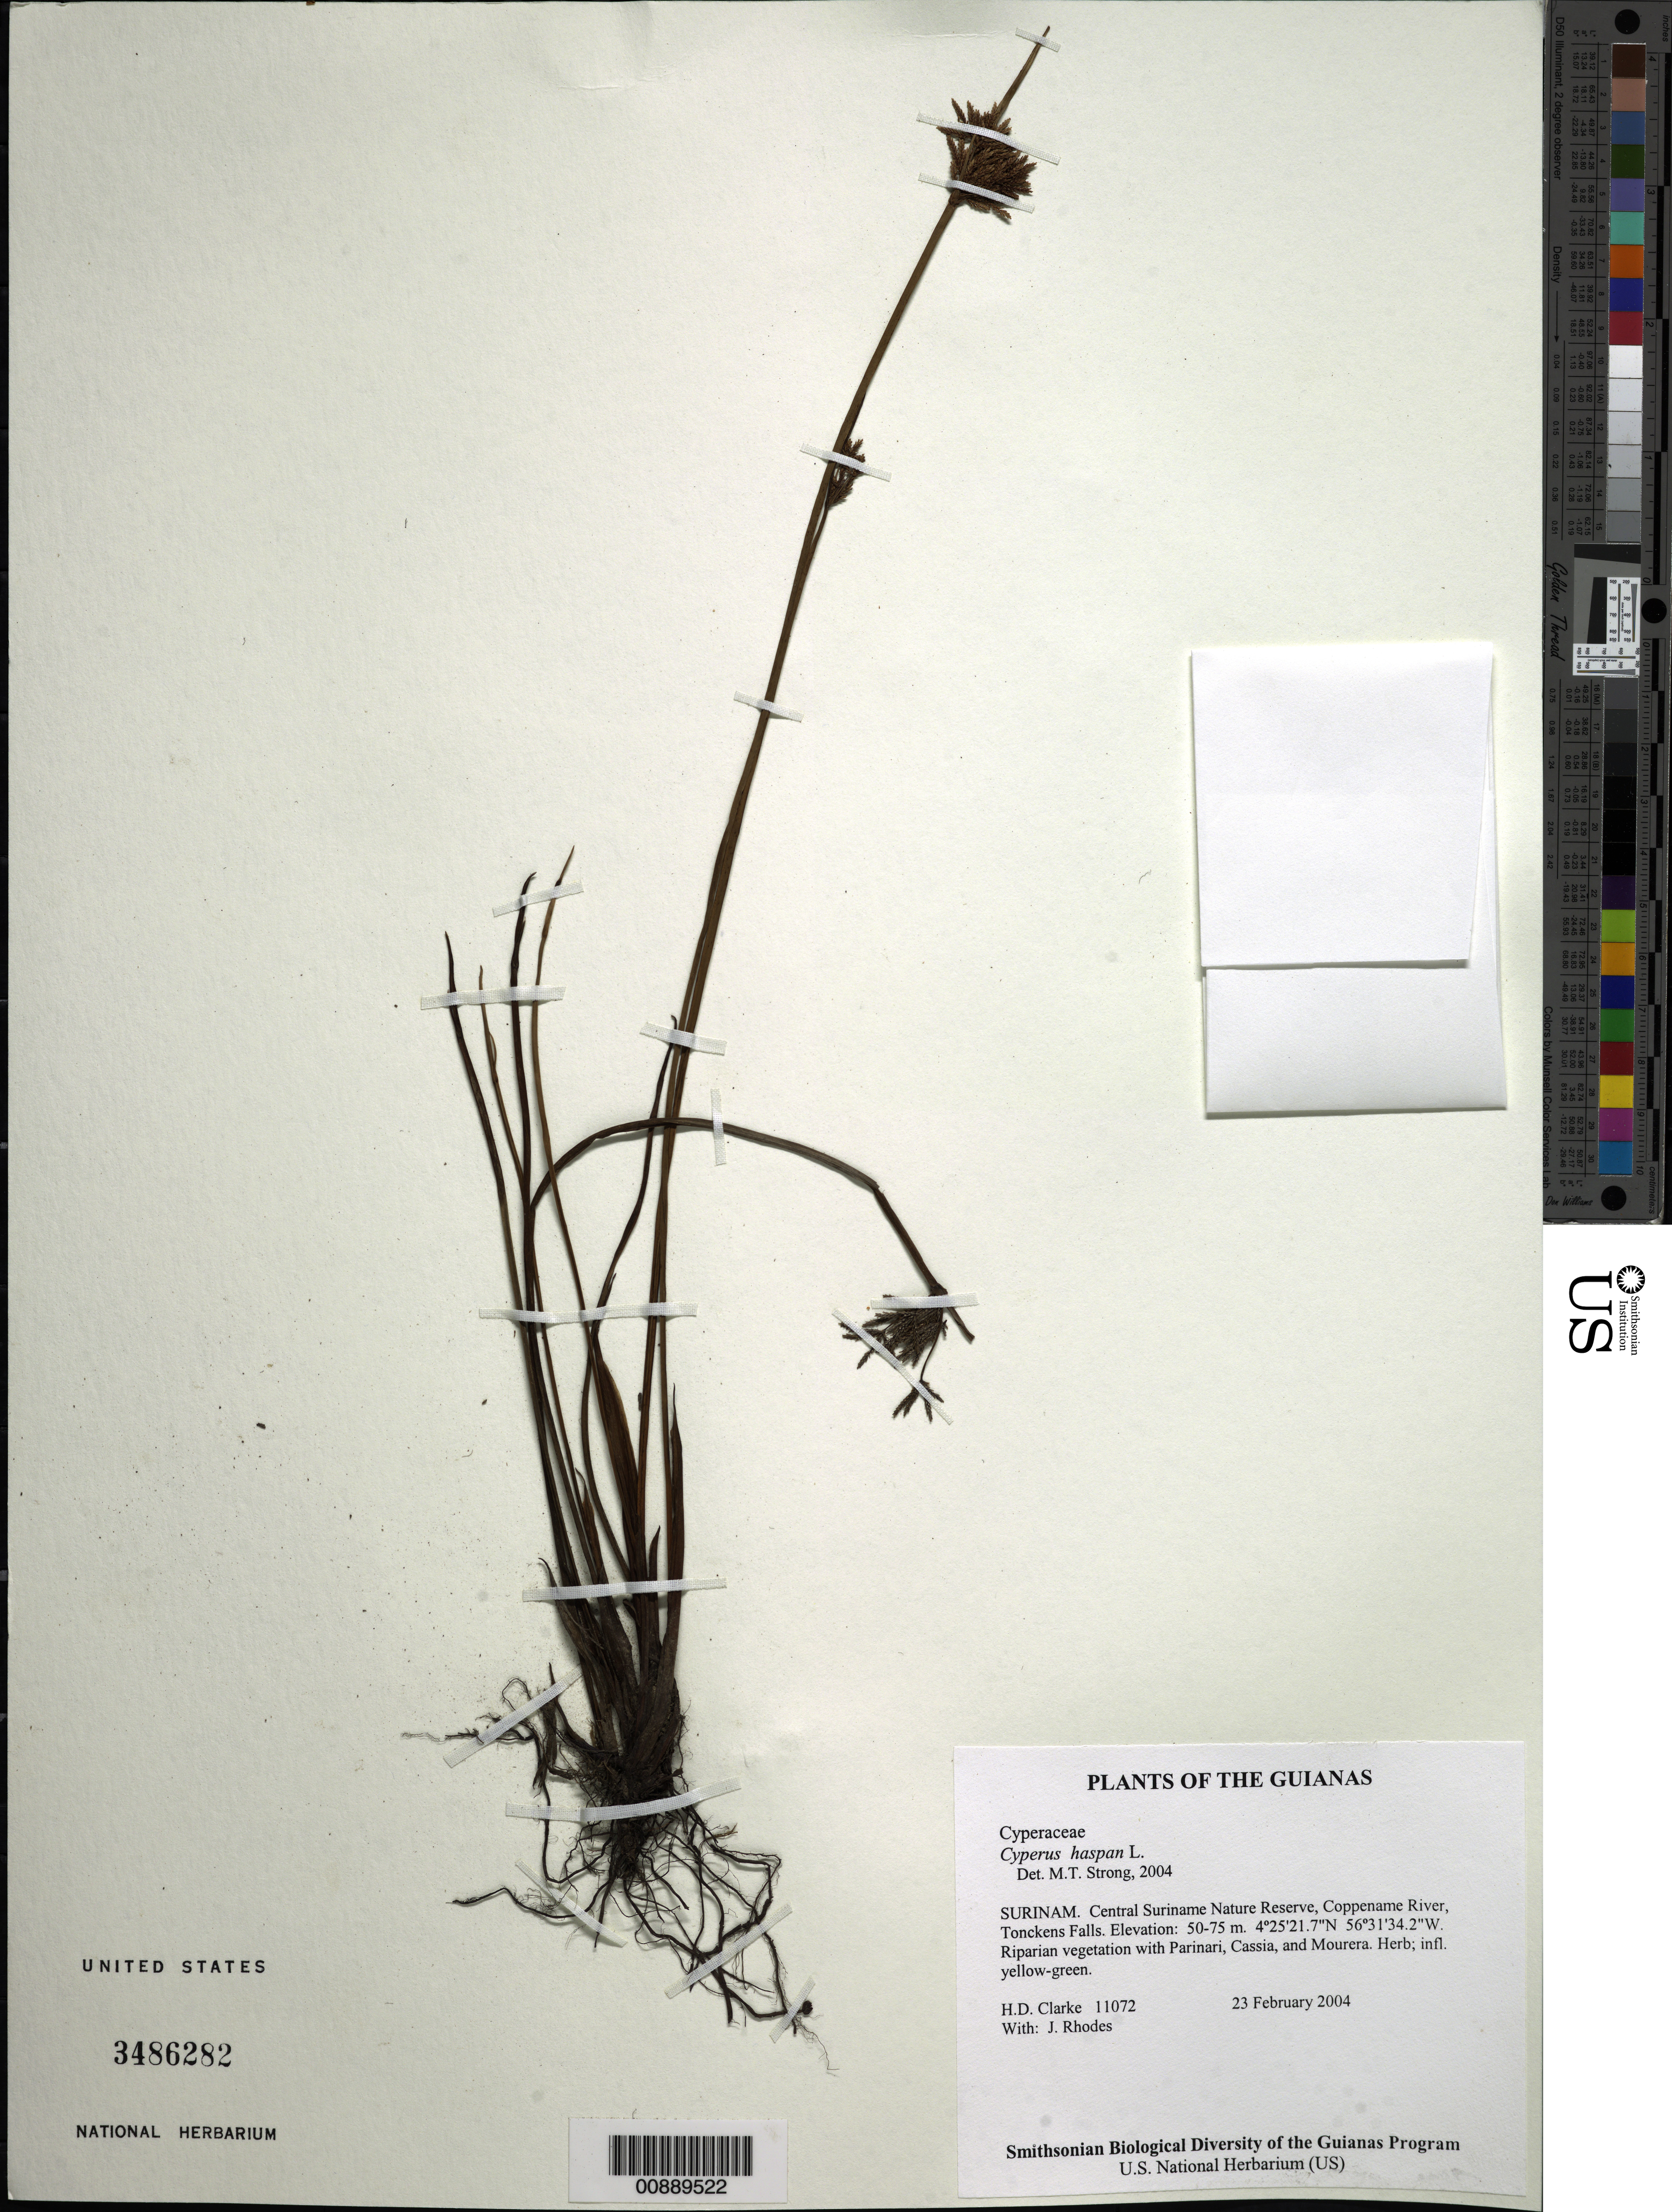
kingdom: Plantae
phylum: Tracheophyta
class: Liliopsida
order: Poales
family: Cyperaceae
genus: Cyperus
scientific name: Cyperus haspan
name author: L.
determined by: Strong, M. T., (US), Smithsonian Institution - National Museum of Natural History (UNITED STATES)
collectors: H. D. Clarke & J. Rhodes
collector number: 11072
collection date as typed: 23 February 2004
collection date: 2004-02-23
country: Suriname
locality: Central Suriname Nature Reserve, Coppename River, Tonckens Falls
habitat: Riparian vegetation with Parinari, Cassia, and Mourera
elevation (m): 50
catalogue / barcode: US 3486282